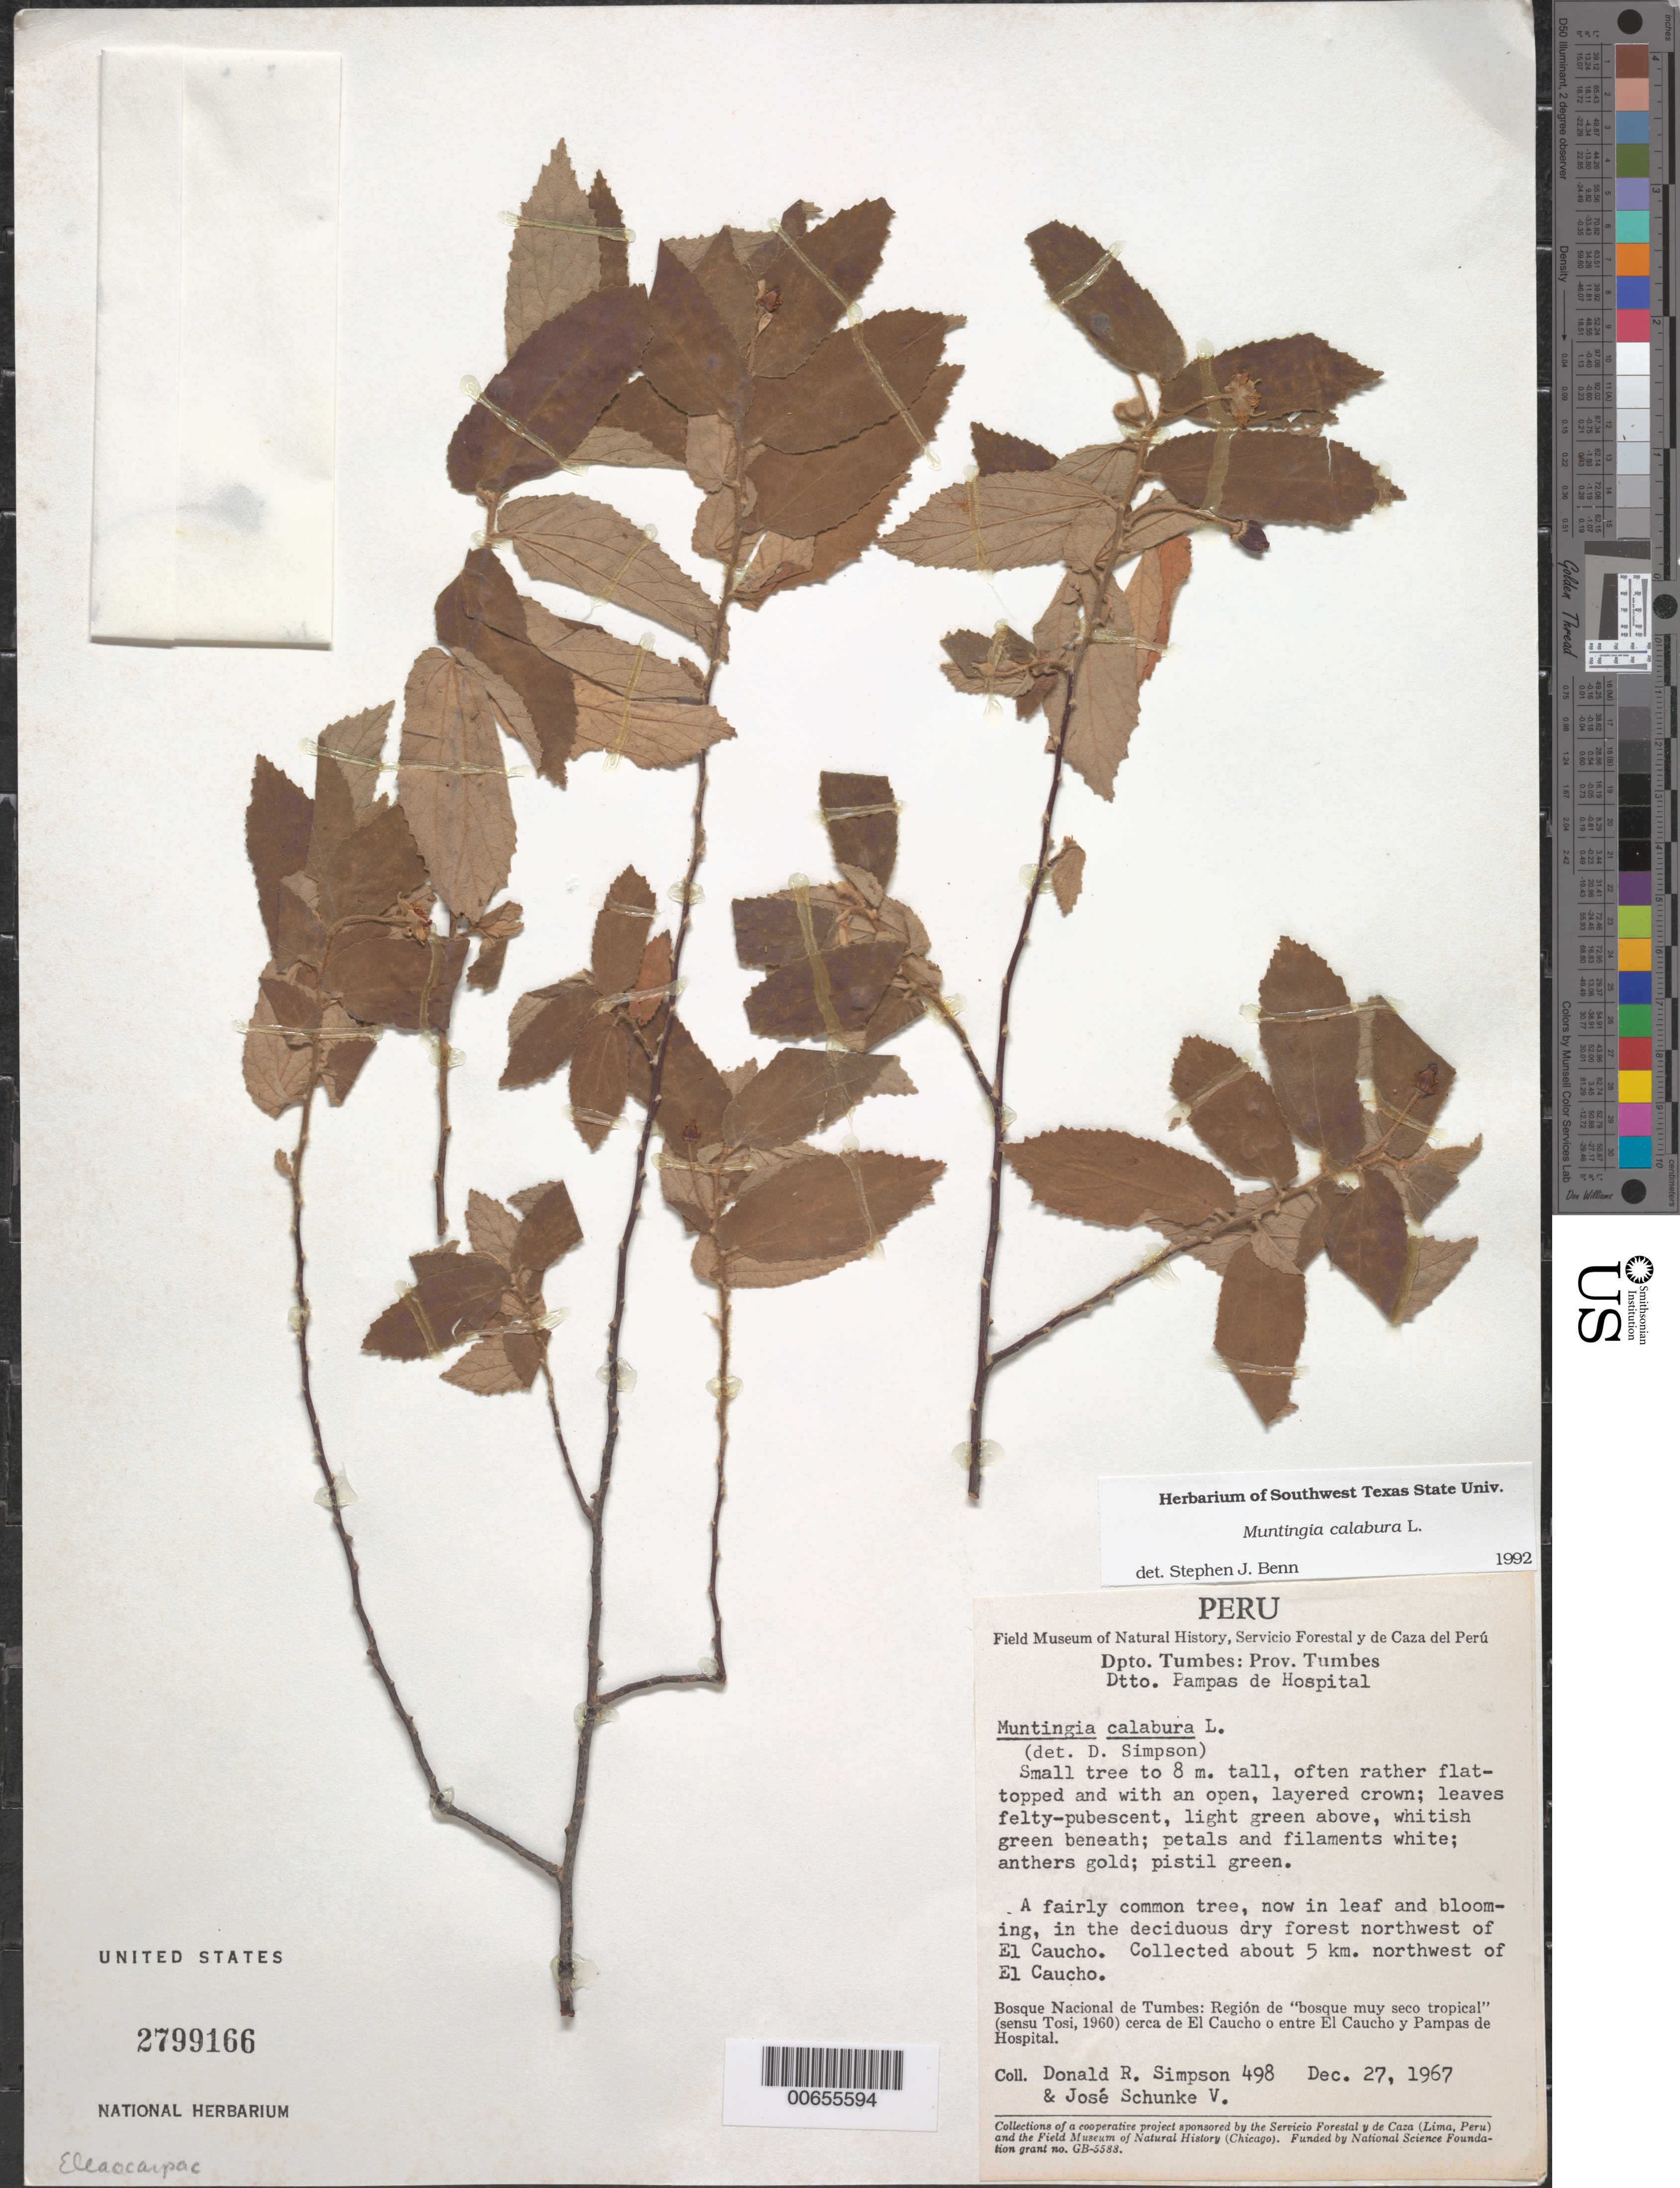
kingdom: Plantae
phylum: Tracheophyta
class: Magnoliopsida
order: Malvales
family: Muntingiaceae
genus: Muntingia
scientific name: Muntingia calabura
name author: L.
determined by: Benn, S. J.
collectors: D. R. Simpson & J. Schunke Vigo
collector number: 498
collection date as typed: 27 Dec 1967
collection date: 1967-12-27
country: Peru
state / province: Tumbes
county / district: Tumbes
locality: Dtto. Pampas de Hospital. Bosque Nacional de Tumbes cerca de El Caucho o entre El Caucho y Pampas de Hospital. About 5 km NW of El Caucho.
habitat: Decidous dry forest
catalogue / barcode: US 2799166